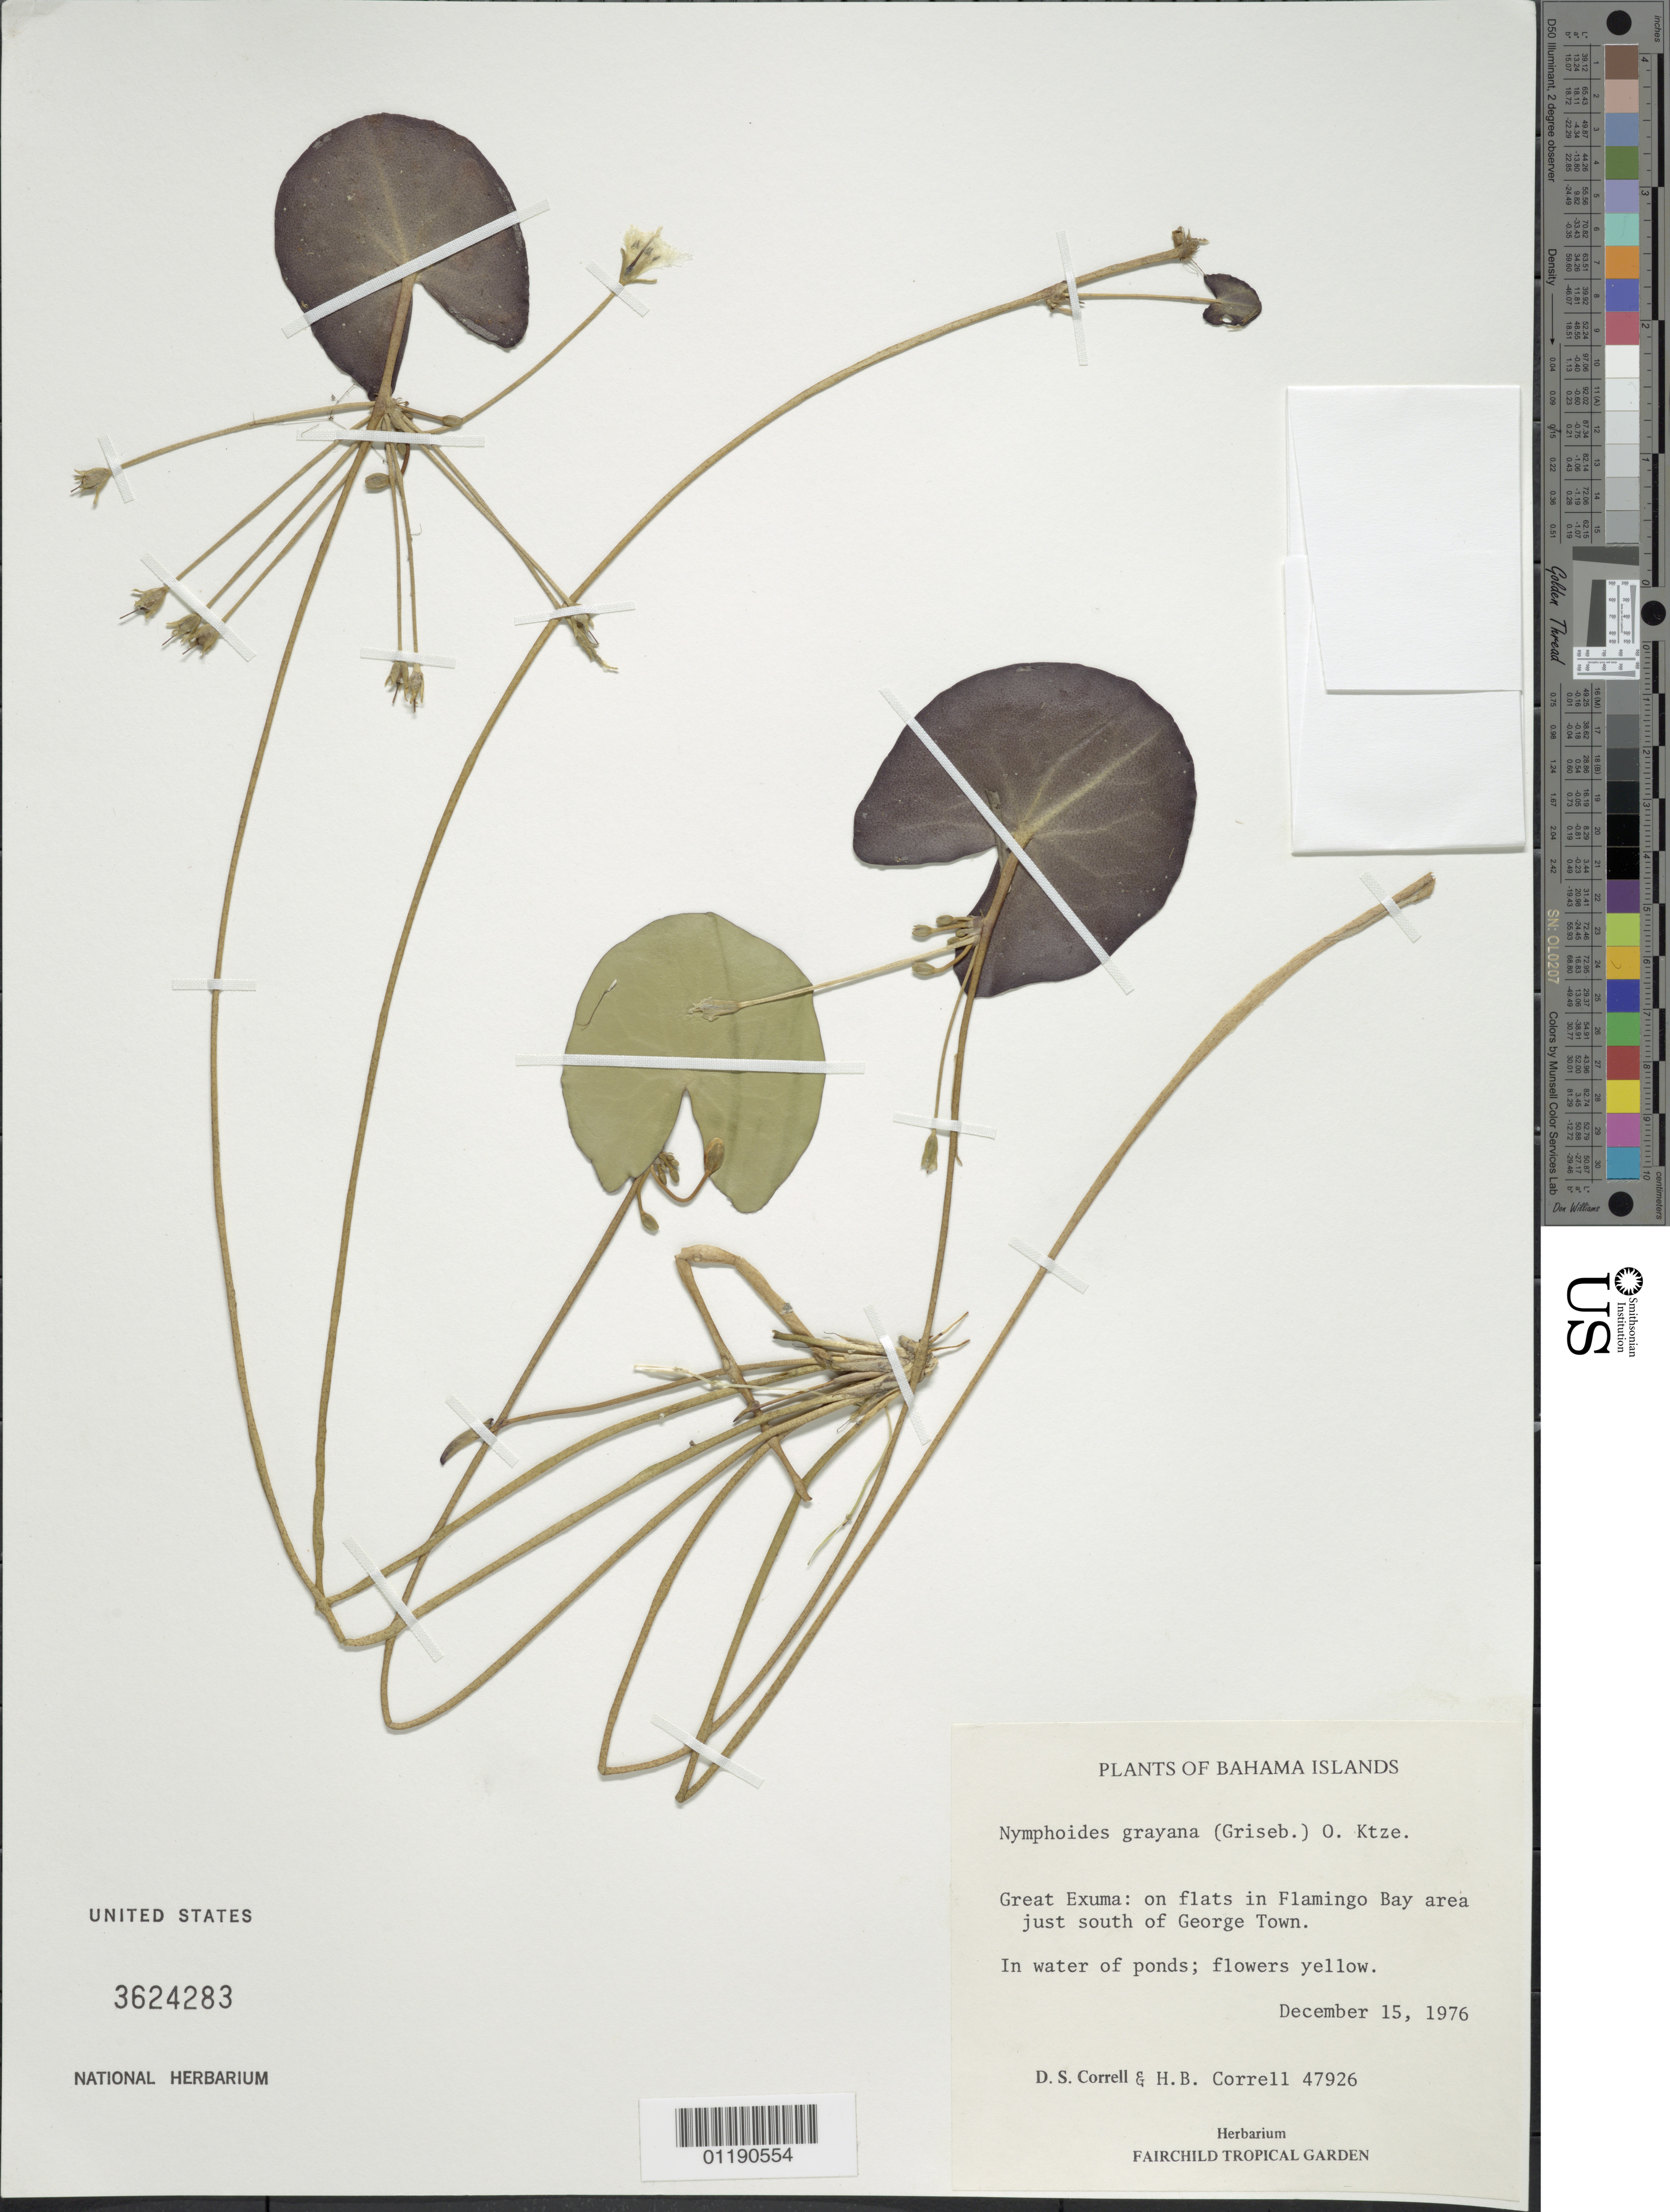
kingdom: Plantae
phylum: Tracheophyta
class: Magnoliopsida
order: Asterales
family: Menyanthaceae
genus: Nymphoides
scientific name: Nymphoides grayana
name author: (Griseb.) Kuntze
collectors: D. S. Correll & H. Correll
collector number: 47926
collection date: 1976-12-15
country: Bahamas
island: Great Exuma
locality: Great Exuma: In Flamingo Bay area, just S of George Town.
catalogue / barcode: US 3624283